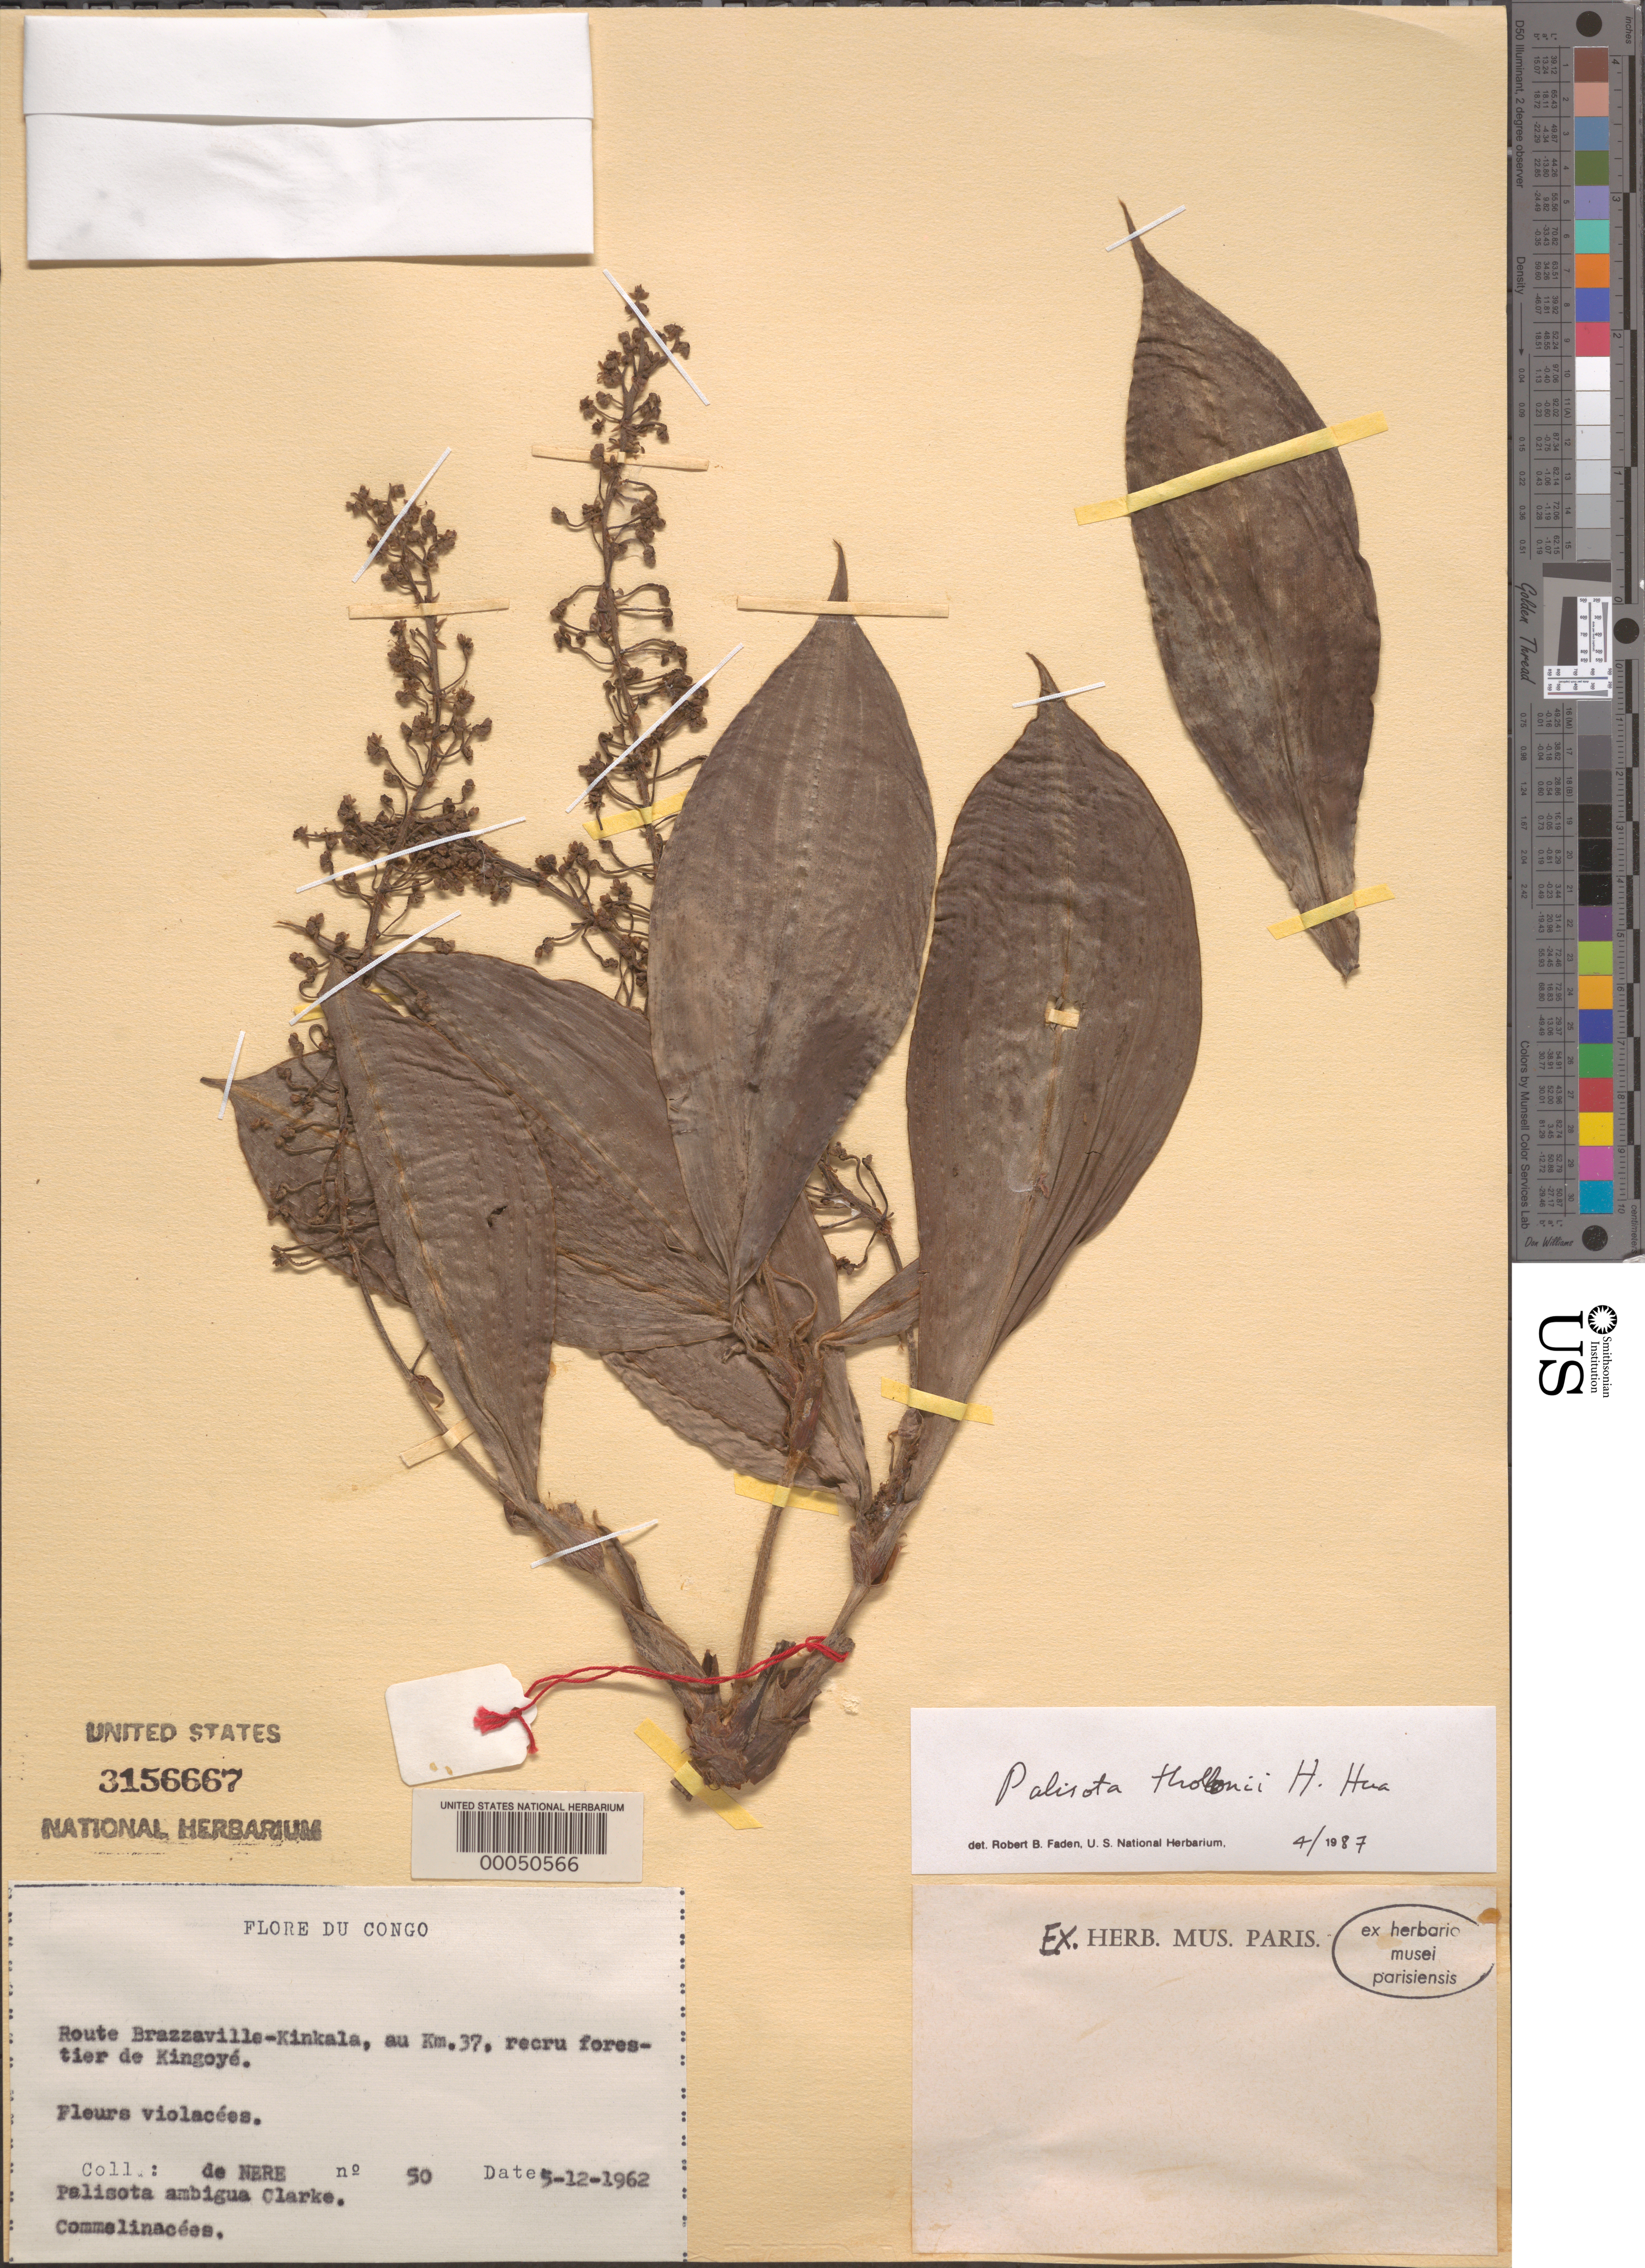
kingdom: Plantae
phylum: Tracheophyta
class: Liliopsida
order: Commelinales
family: Commelinaceae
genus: Palisota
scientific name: Palisota thollonii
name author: Hua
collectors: -. De Nere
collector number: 50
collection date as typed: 05 Dec 1962 or 12 Jun 1962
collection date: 1962-06-12 or 1962-12-05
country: Congo, Democratic Republic of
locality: Route Brazaville-Kinkala, au km 37, forest of Kingoye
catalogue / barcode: US 3156667